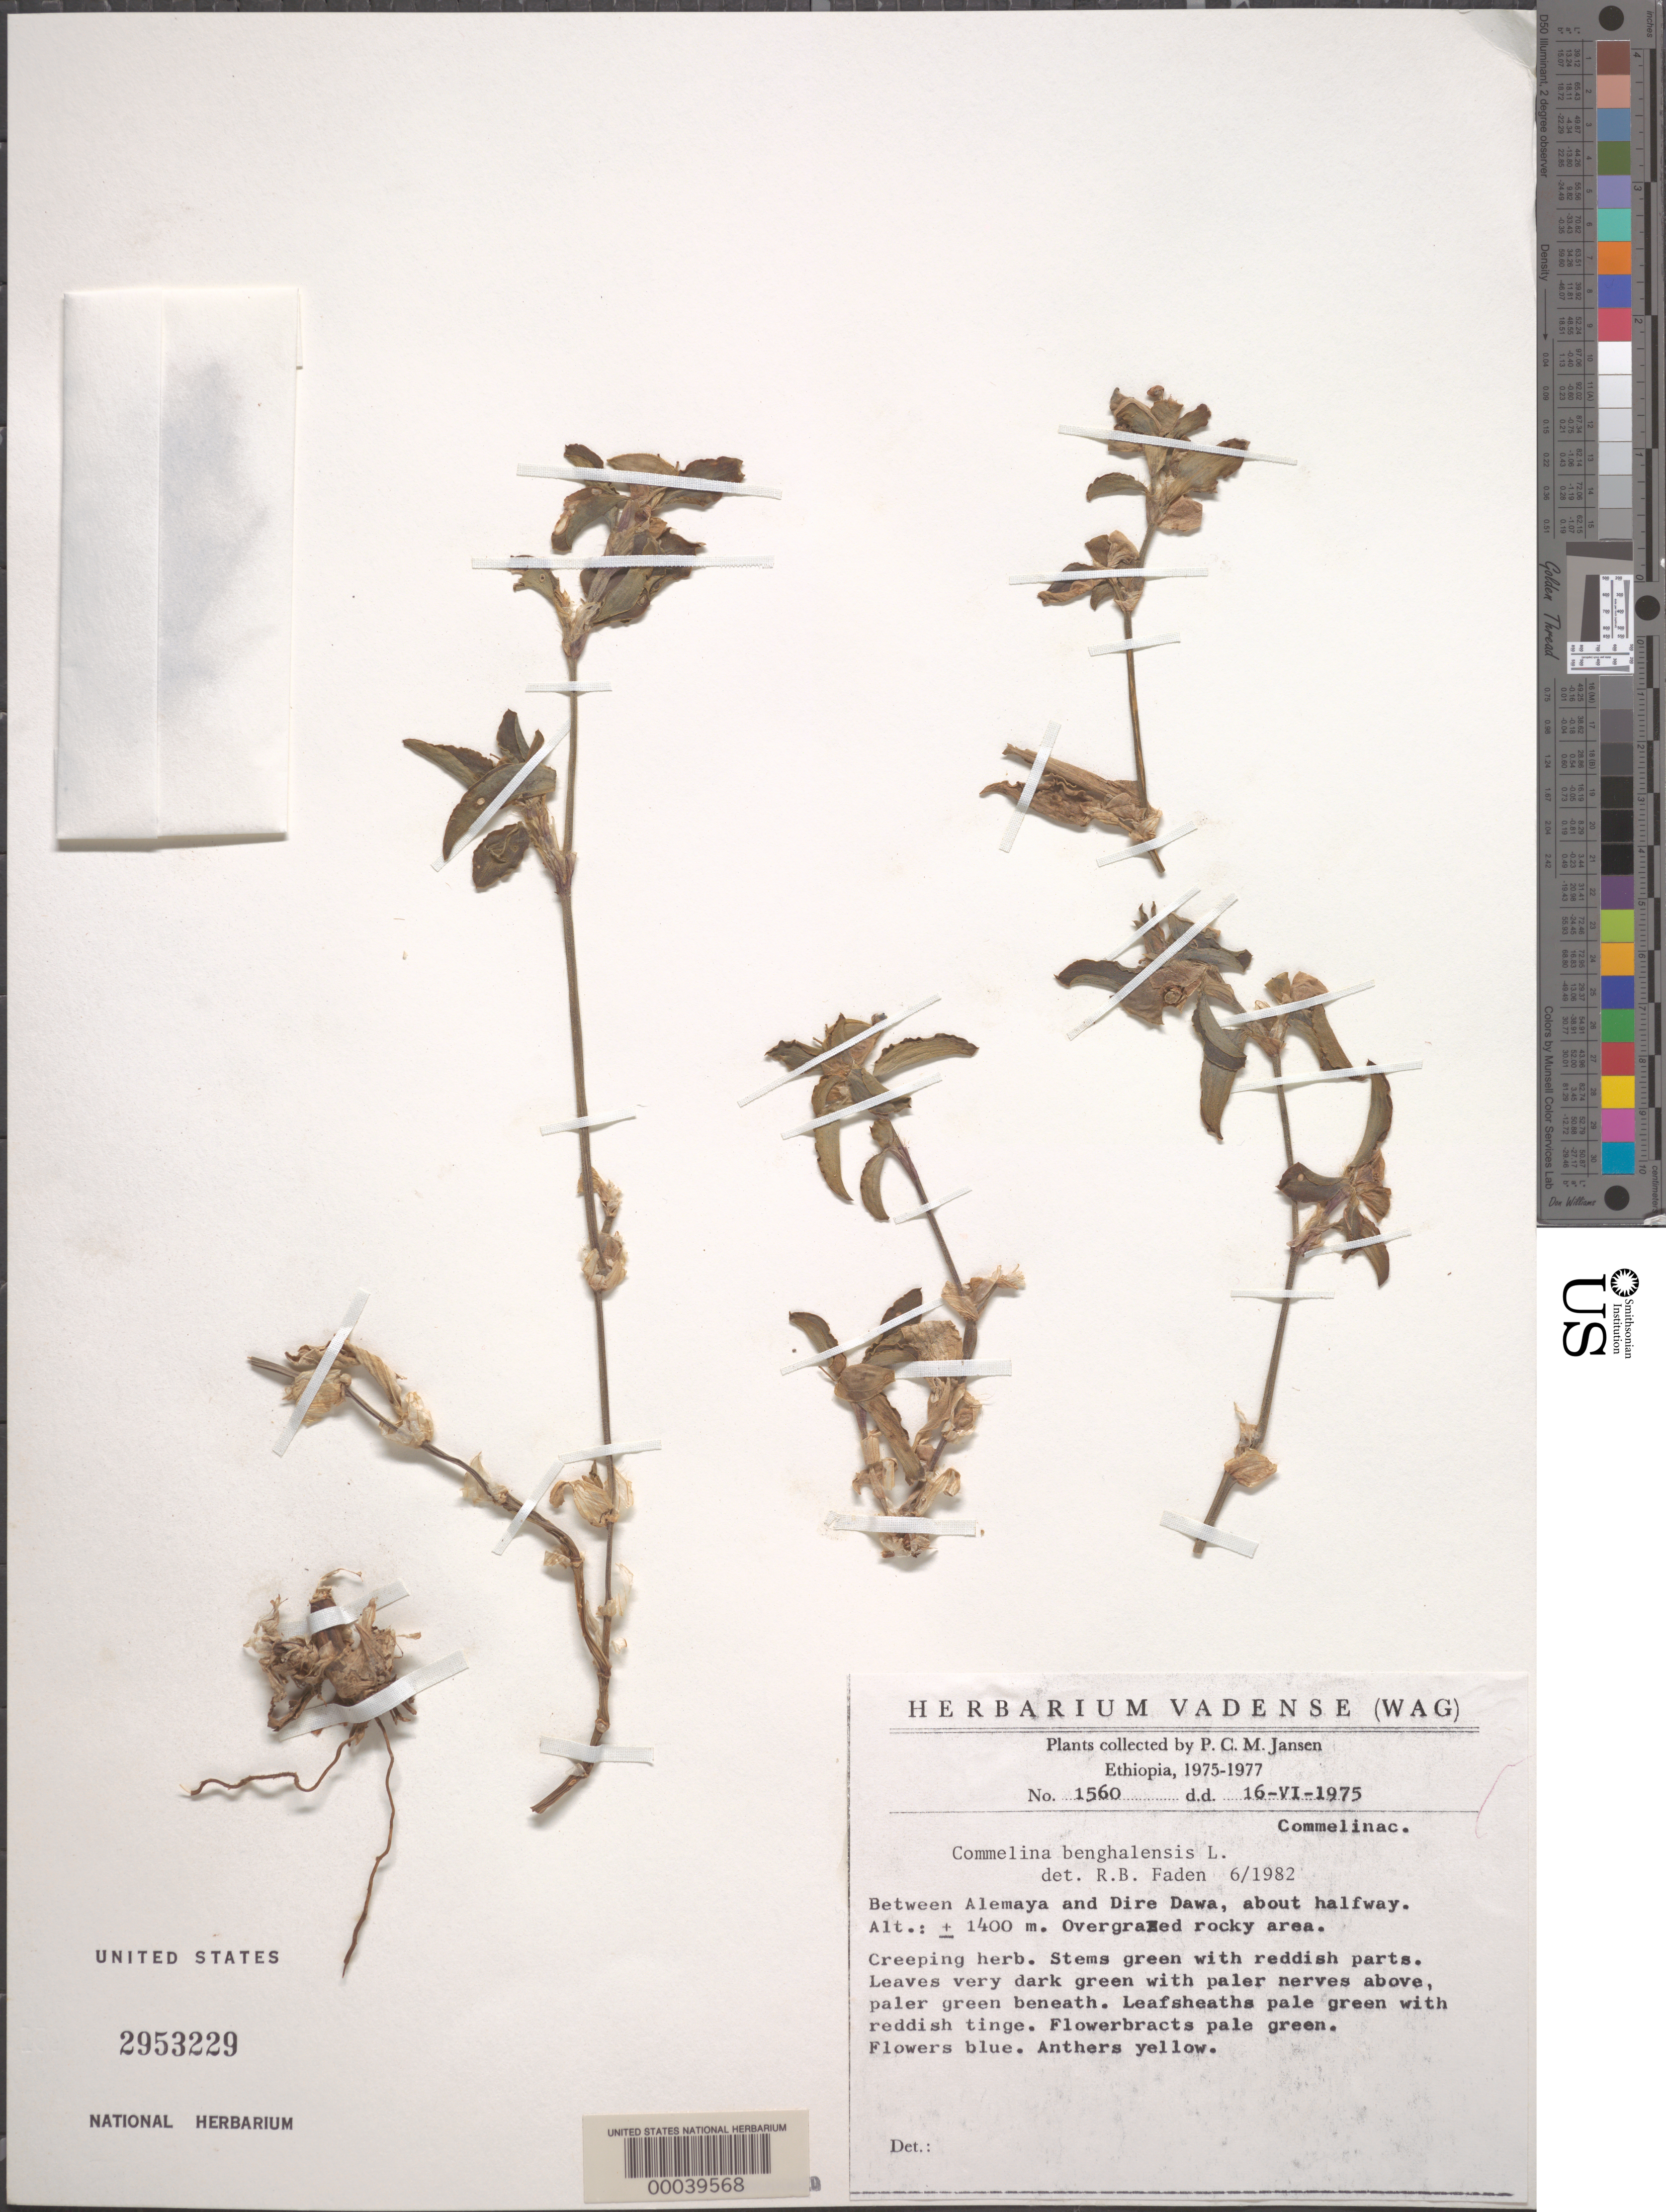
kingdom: Plantae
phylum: Tracheophyta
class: Liliopsida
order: Commelinales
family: Commelinaceae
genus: Commelina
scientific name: Commelina benghalensis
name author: L.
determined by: Faden, Robert B., (US), Smithsonian Institution - National Museum of Natural History (UNITED STATES)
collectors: P. Jansen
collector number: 1560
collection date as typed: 16 Jun 1975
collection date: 1975-06-16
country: Ethiopia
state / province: Dire Dawa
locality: Between alemaya and dire dawa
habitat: Overgrazed, rocky area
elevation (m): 1400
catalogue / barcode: US 2953229